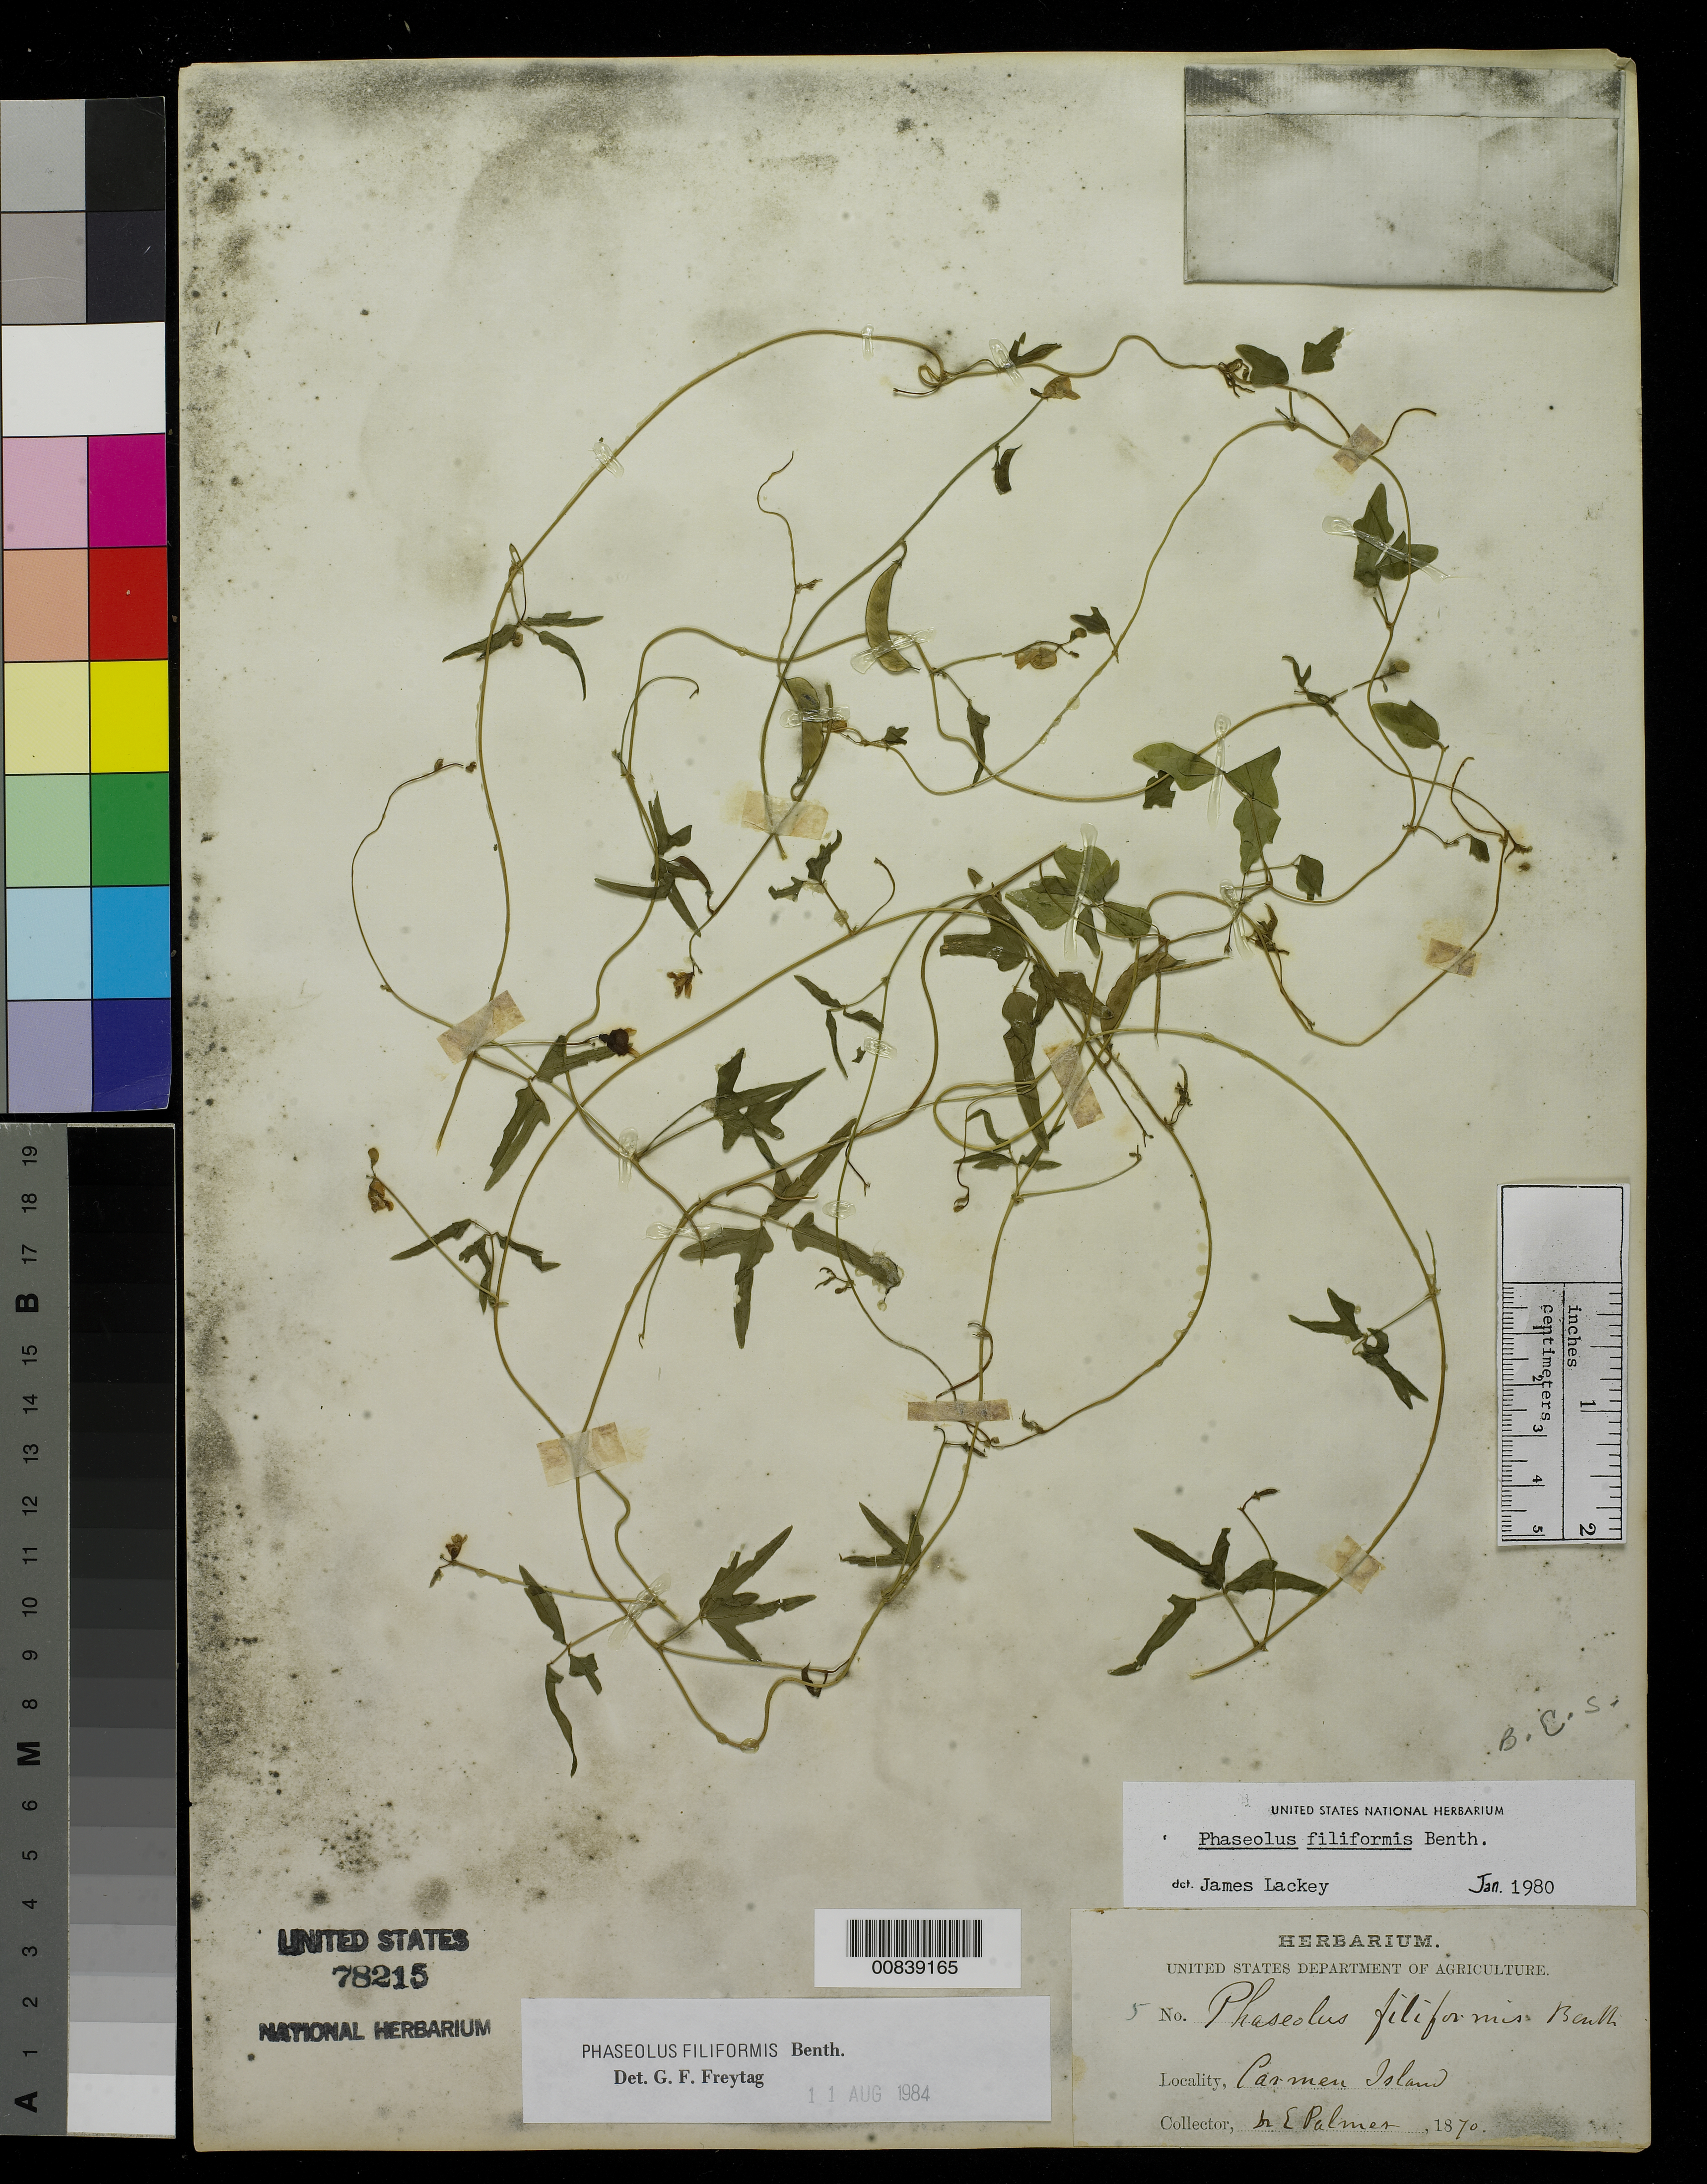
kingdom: Plantae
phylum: Tracheophyta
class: Magnoliopsida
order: Fabales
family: Fabaceae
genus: Phaseolus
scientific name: Phaseolus filiformis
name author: Benth.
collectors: E. Palmer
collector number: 5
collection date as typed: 1870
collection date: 1870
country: Mexico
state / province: Baja California Sur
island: Carmen I.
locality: Carmen Island, Baja California Sur.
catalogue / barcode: US 78215